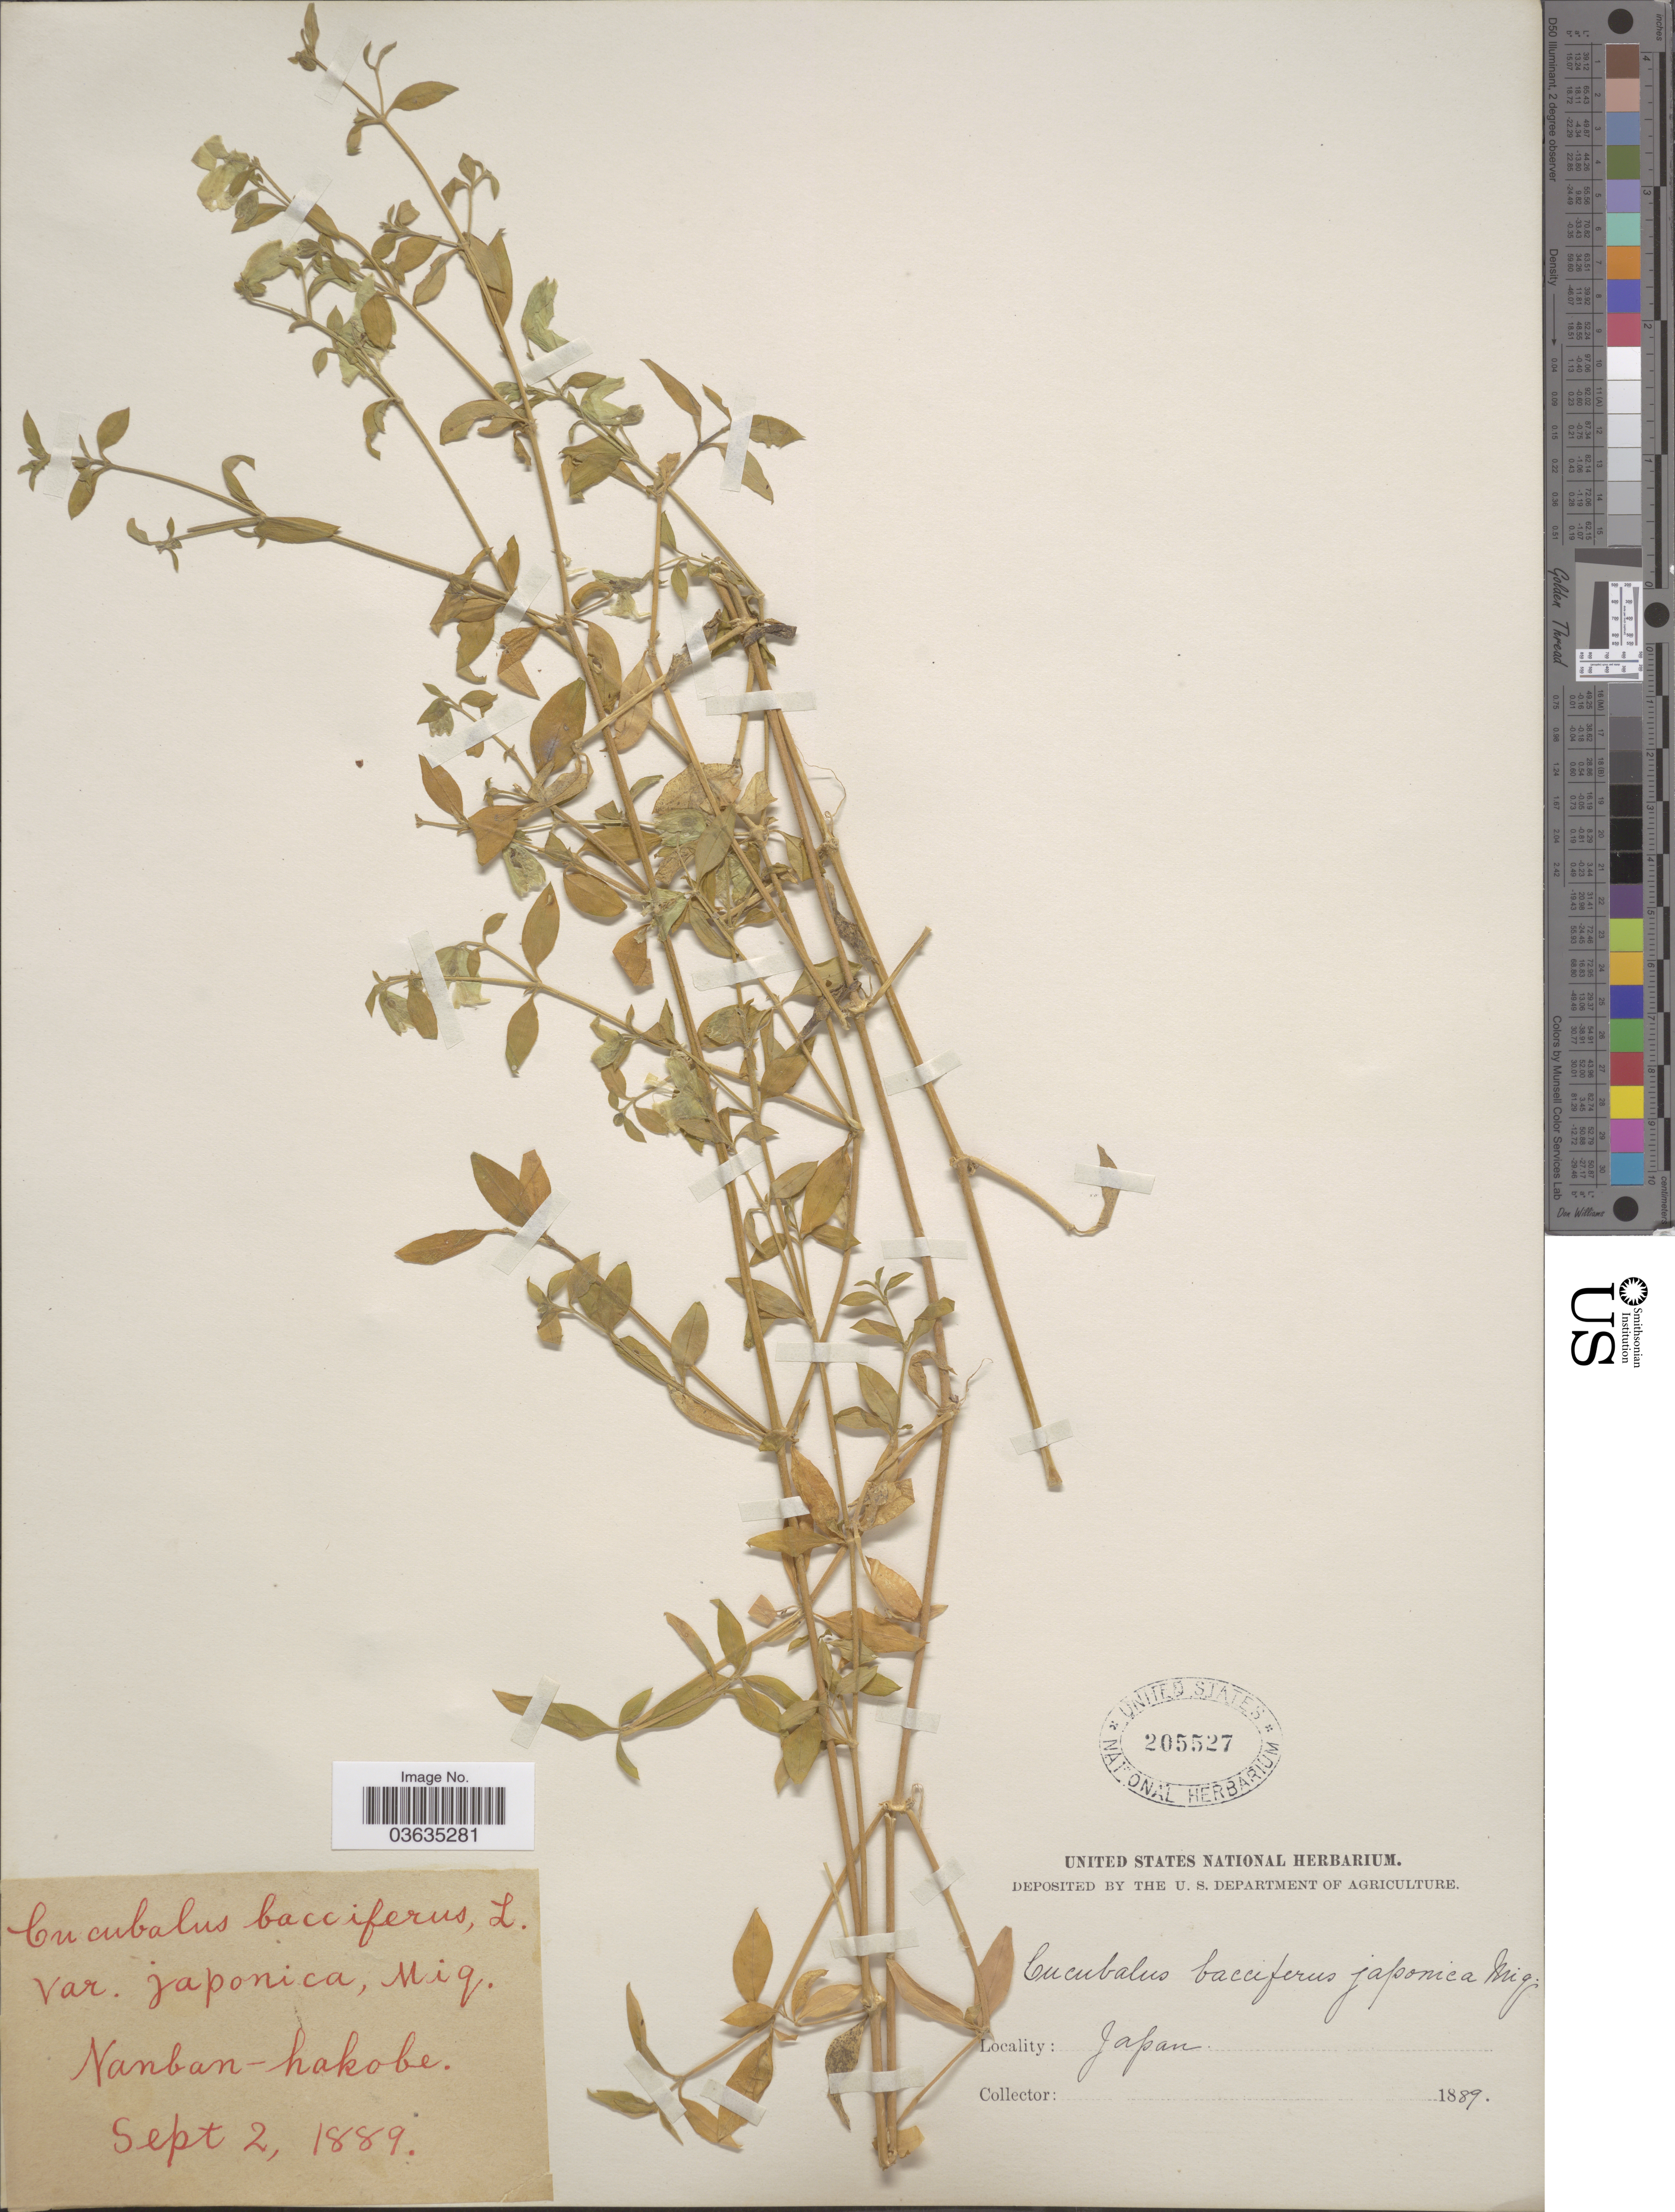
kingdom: Plantae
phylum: Tracheophyta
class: Magnoliopsida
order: Caryophyllales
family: Caryophyllaceae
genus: Silene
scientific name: Silene baccifera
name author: (L.) Durande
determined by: U.S. National Herbarium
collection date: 1889-09-02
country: Japan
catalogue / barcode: US 205527